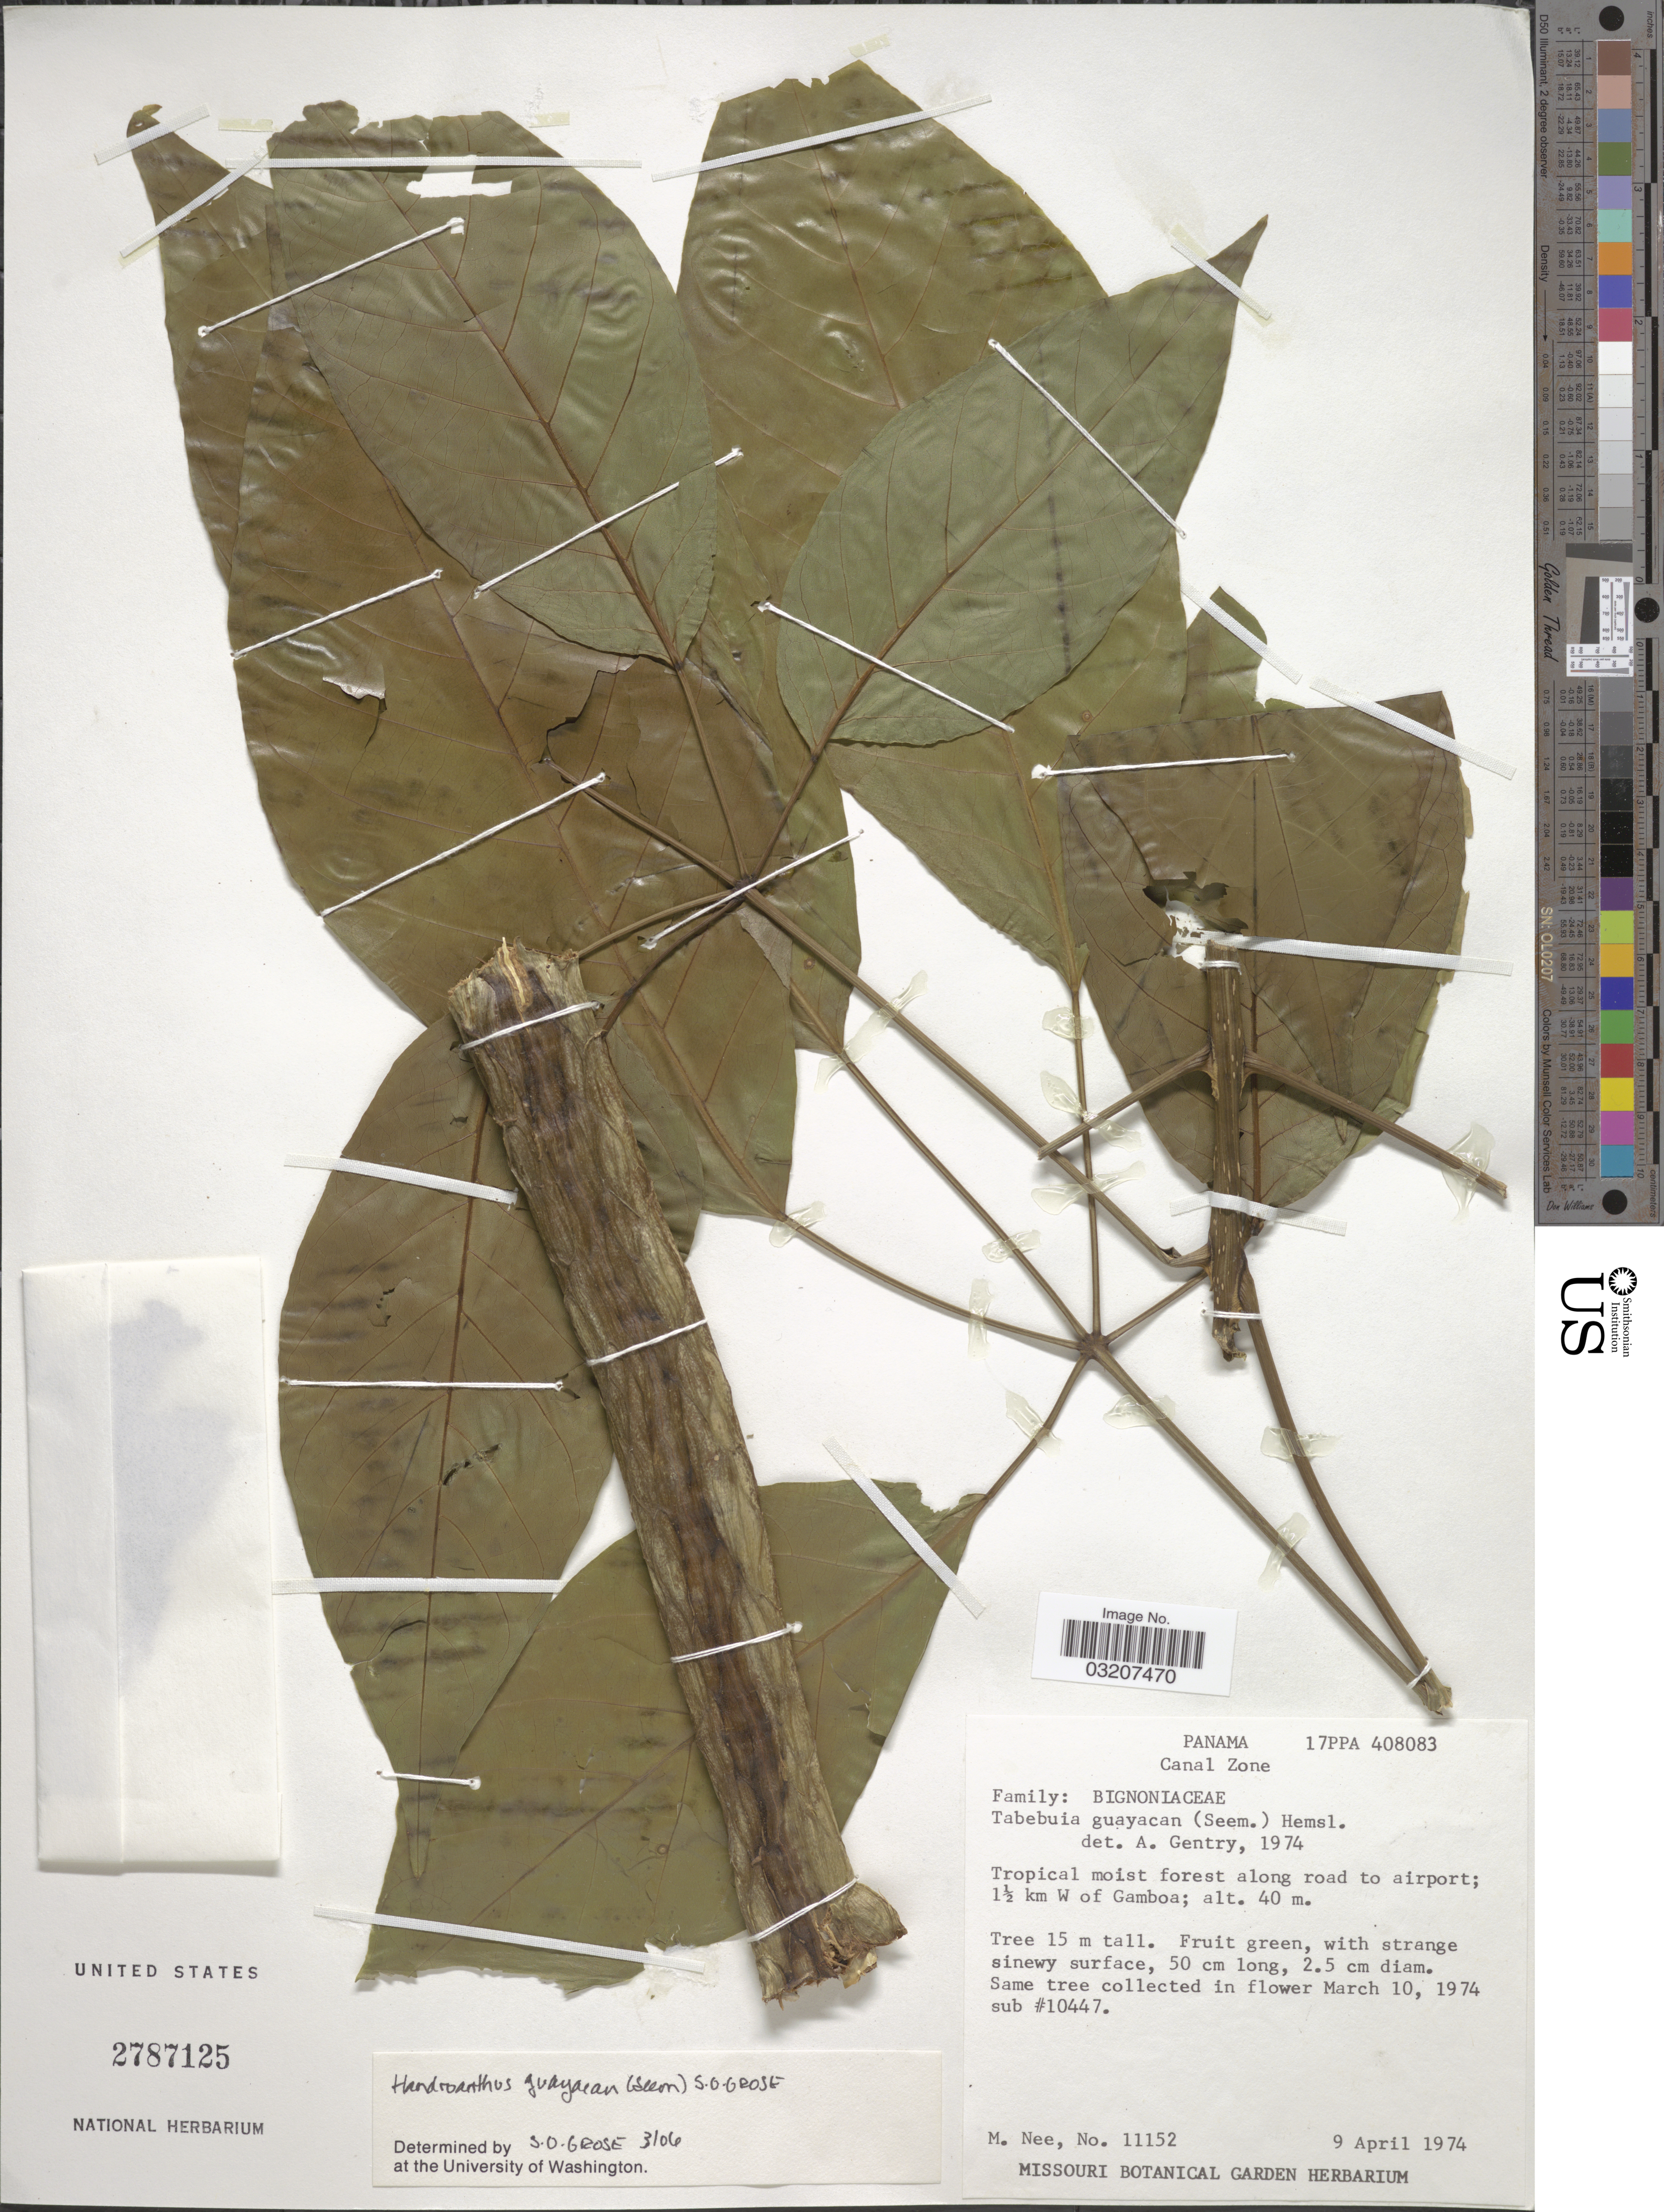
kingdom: Plantae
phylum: Tracheophyta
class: Magnoliopsida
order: Lamiales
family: Bignoniaceae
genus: Handroanthus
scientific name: Handroanthus guayacan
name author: (Seem.) S.O. Grose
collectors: M. Nee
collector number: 11152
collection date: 1974-04-09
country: Panama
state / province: Colón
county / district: Canal Zone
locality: Canal Zone. Tropical moist forest along road to airport; 1½ km W of Gamboa.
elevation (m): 40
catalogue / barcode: US 2787125